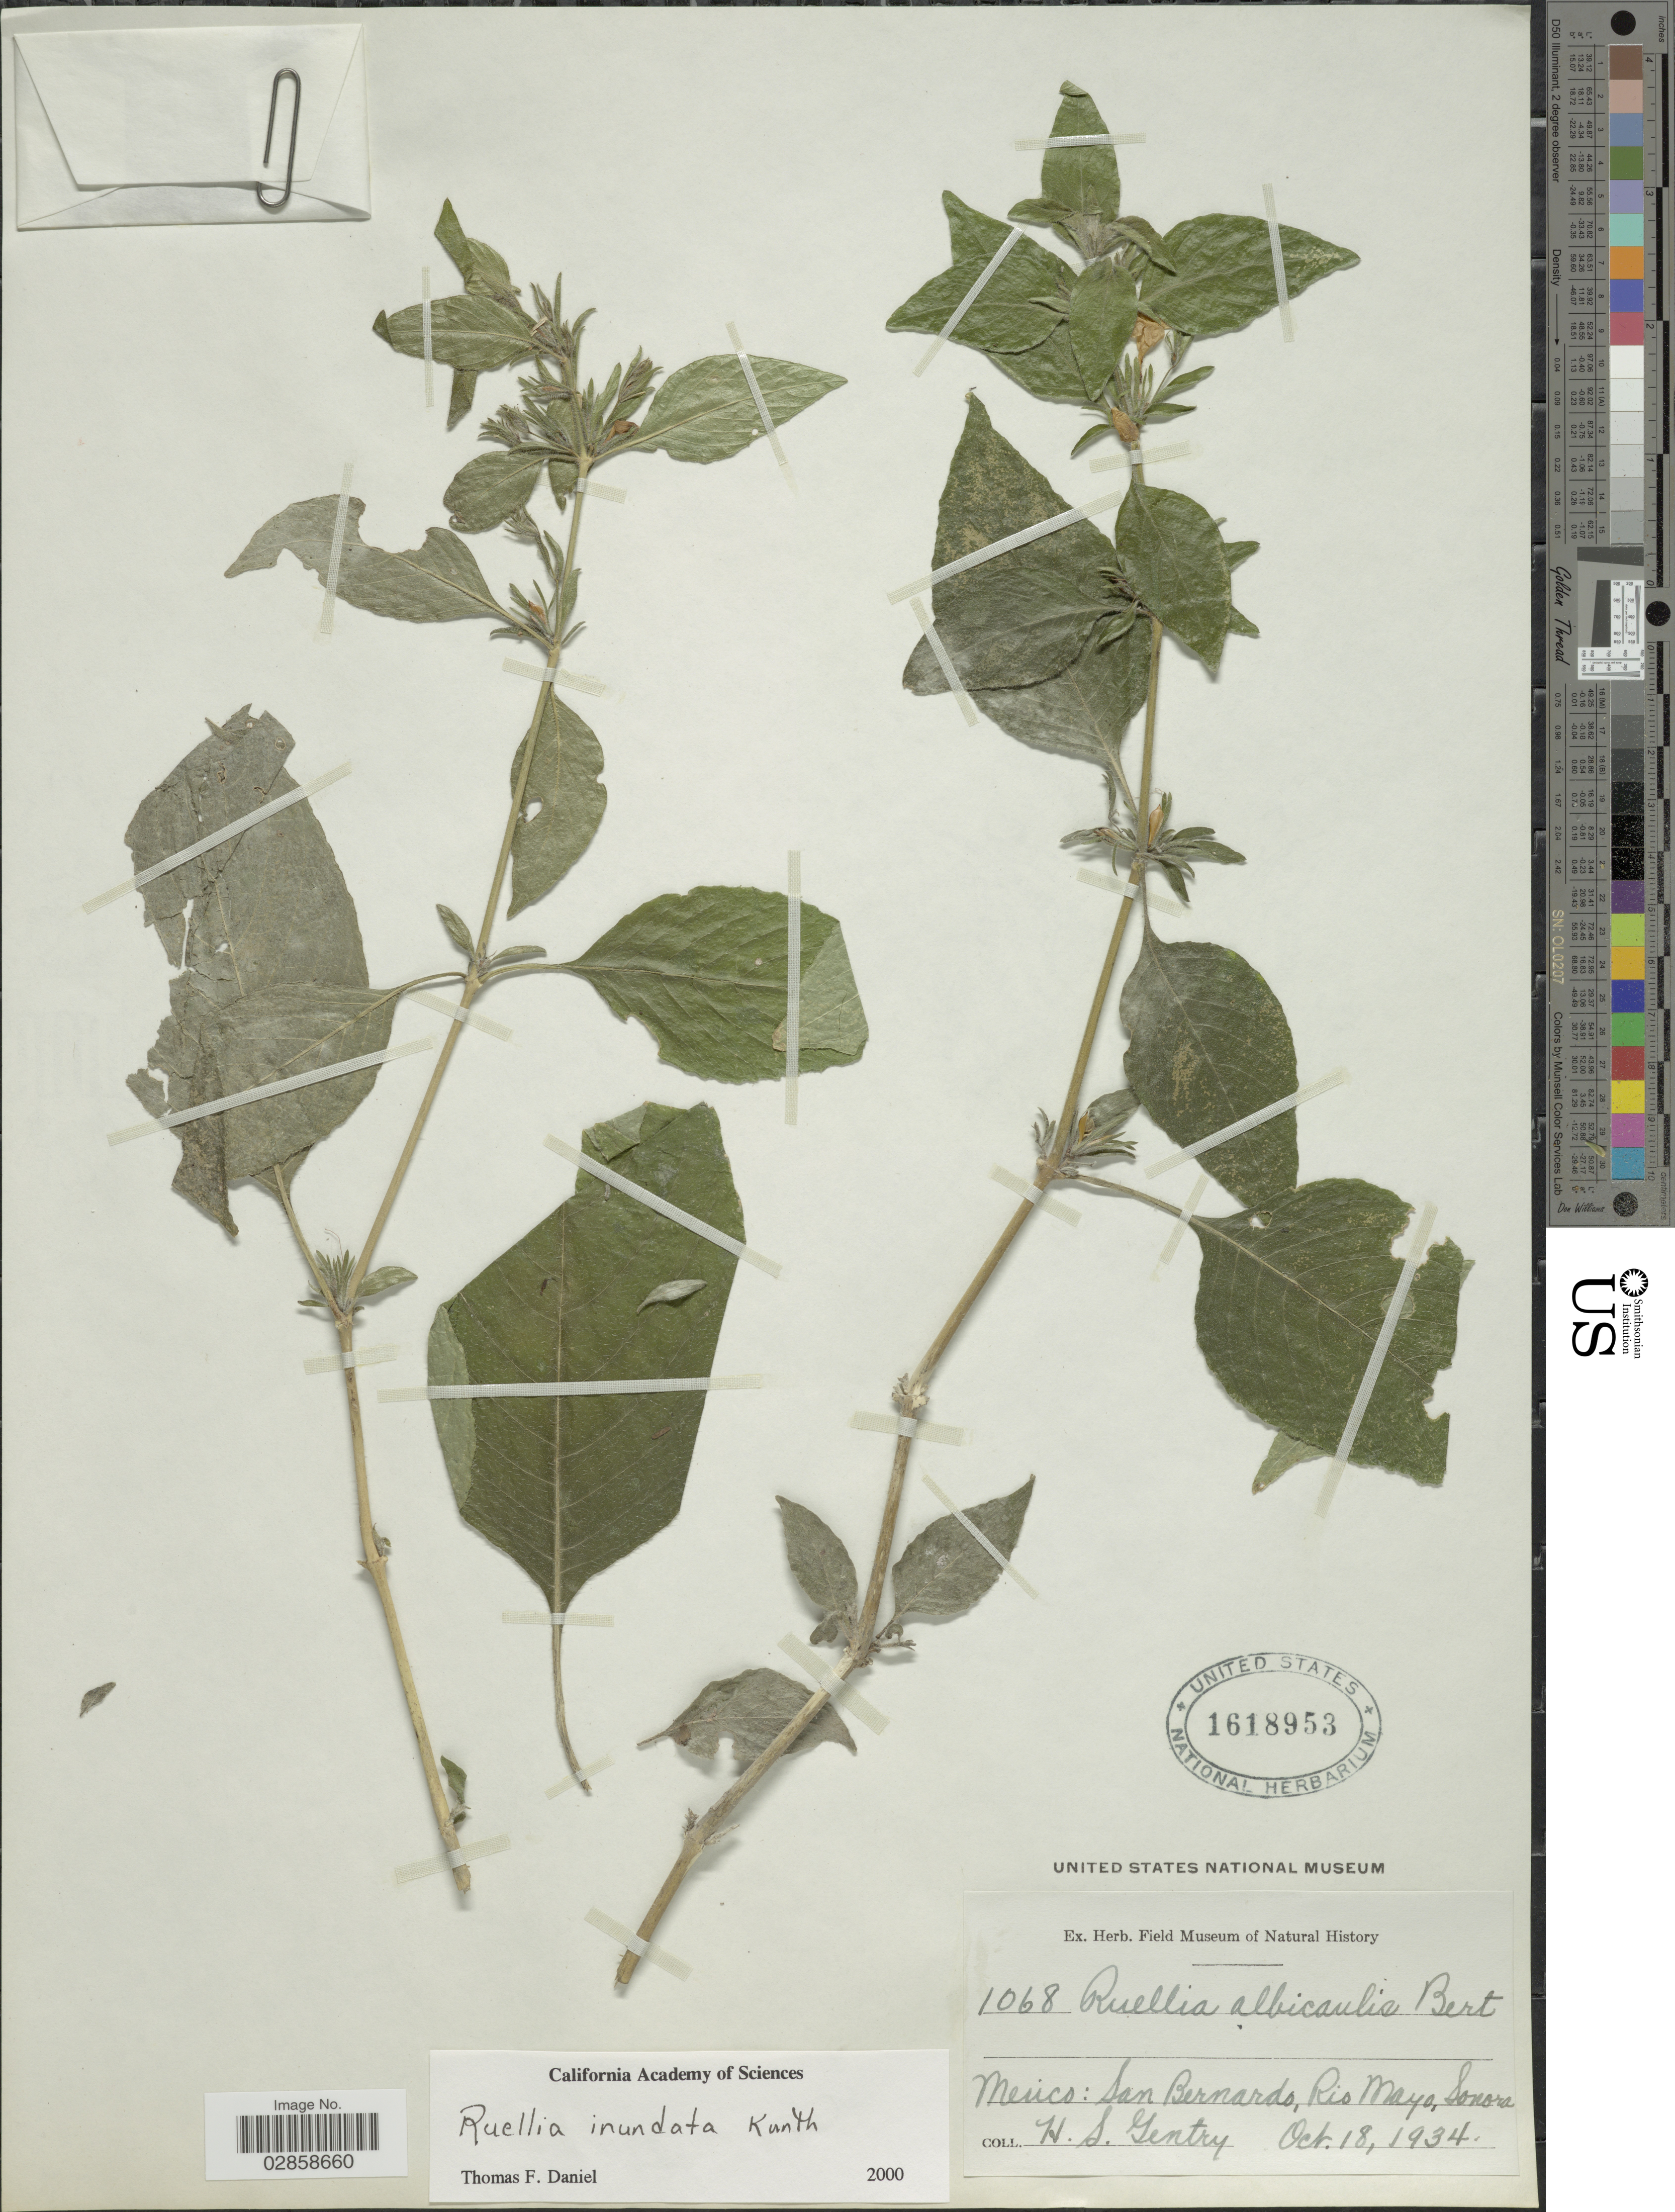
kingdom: Plantae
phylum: Tracheophyta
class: Magnoliopsida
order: Lamiales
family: Acanthaceae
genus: Ruellia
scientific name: Ruellia inundata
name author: Kunth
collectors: H. S. Gentry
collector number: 1068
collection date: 1934-10-18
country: Mexico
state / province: Sonora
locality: San Bernardo, Rio Mayo.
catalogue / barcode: US 1618953